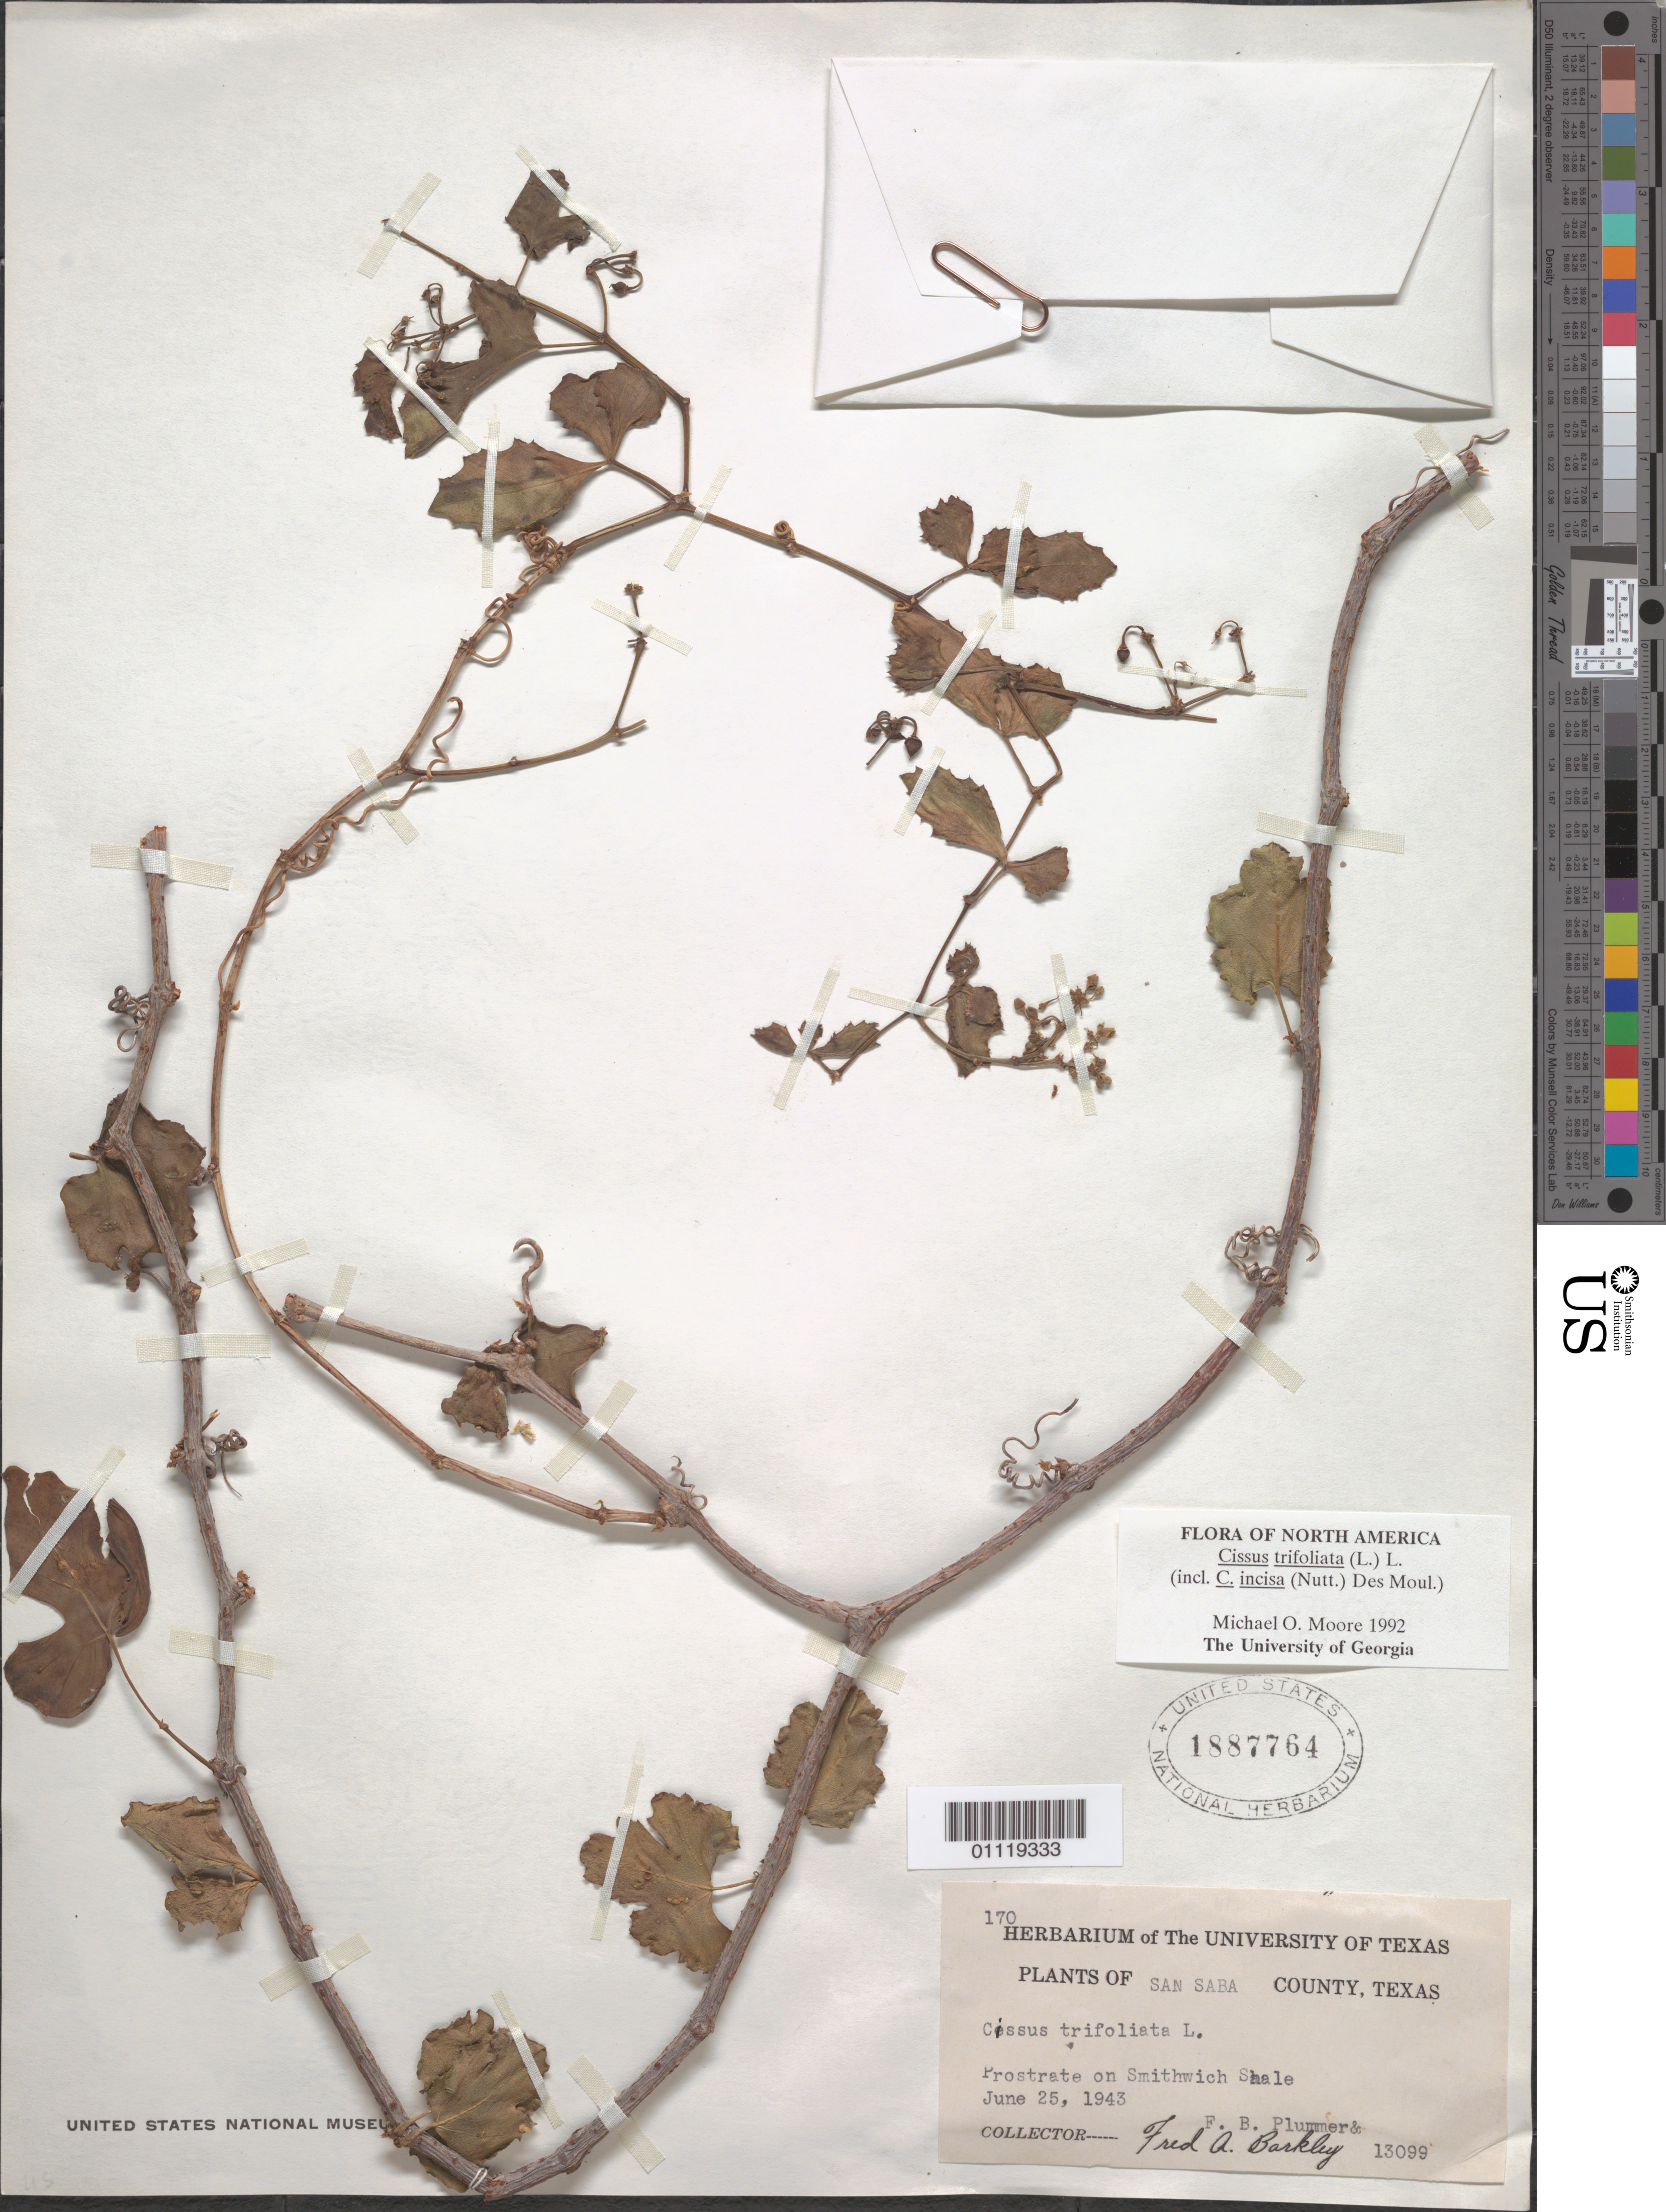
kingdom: Plantae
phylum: Tracheophyta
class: Magnoliopsida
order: Vitales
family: Vitaceae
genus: Cissus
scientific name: Cissus trifoliata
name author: (L.) L.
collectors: B. Plummer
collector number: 13099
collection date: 1943-06-25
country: United States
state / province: Texas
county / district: San Saba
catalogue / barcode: US 1887764